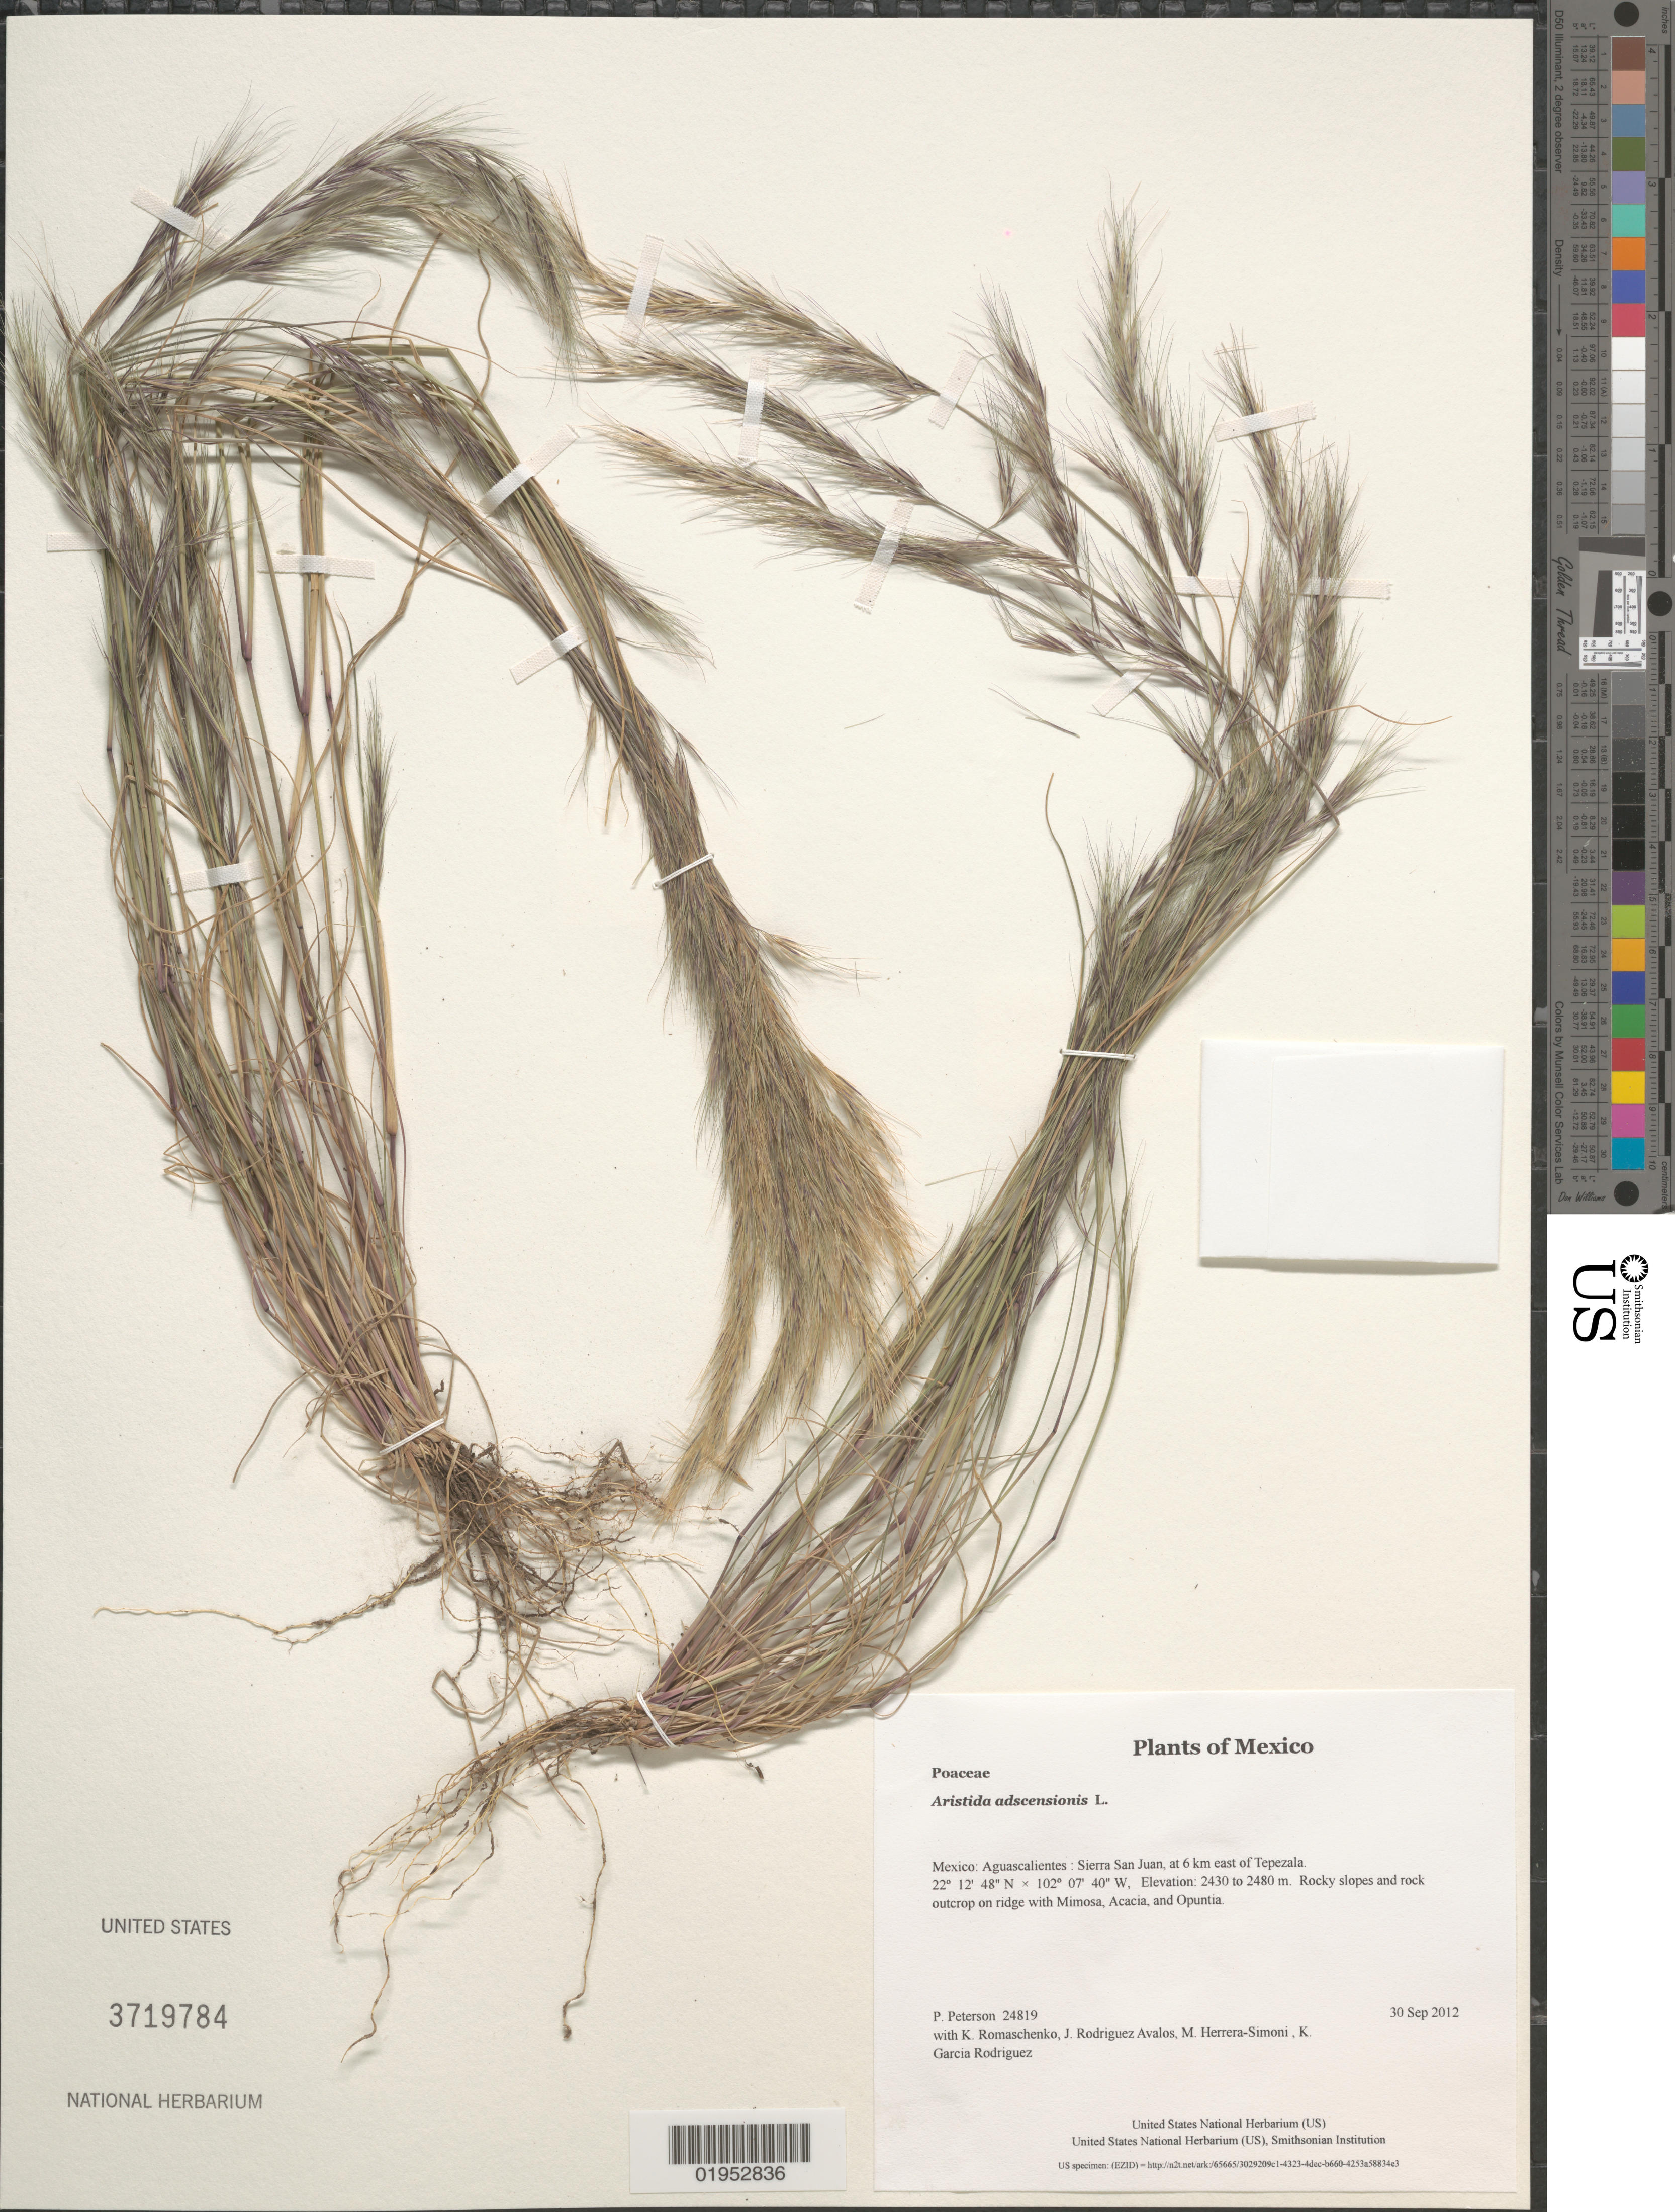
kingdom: Plantae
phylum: Tracheophyta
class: Liliopsida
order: Poales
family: Poaceae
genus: Aristida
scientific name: Aristida adscensionis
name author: L.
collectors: P. M. Peterson, K. Romaschenko, J. Rodriguez Avalos, M. Herrera-Simoni & K. Garcia Rodriguez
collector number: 24819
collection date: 2012-09-30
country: Mexico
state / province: Aguascalientes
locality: Sierra San Juan, at 6 km east of Tepezala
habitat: Rocky slopes and rock outcrop on ridge with Mimosa, Acacia, and Opuntia.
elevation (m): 2430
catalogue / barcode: US 3719784